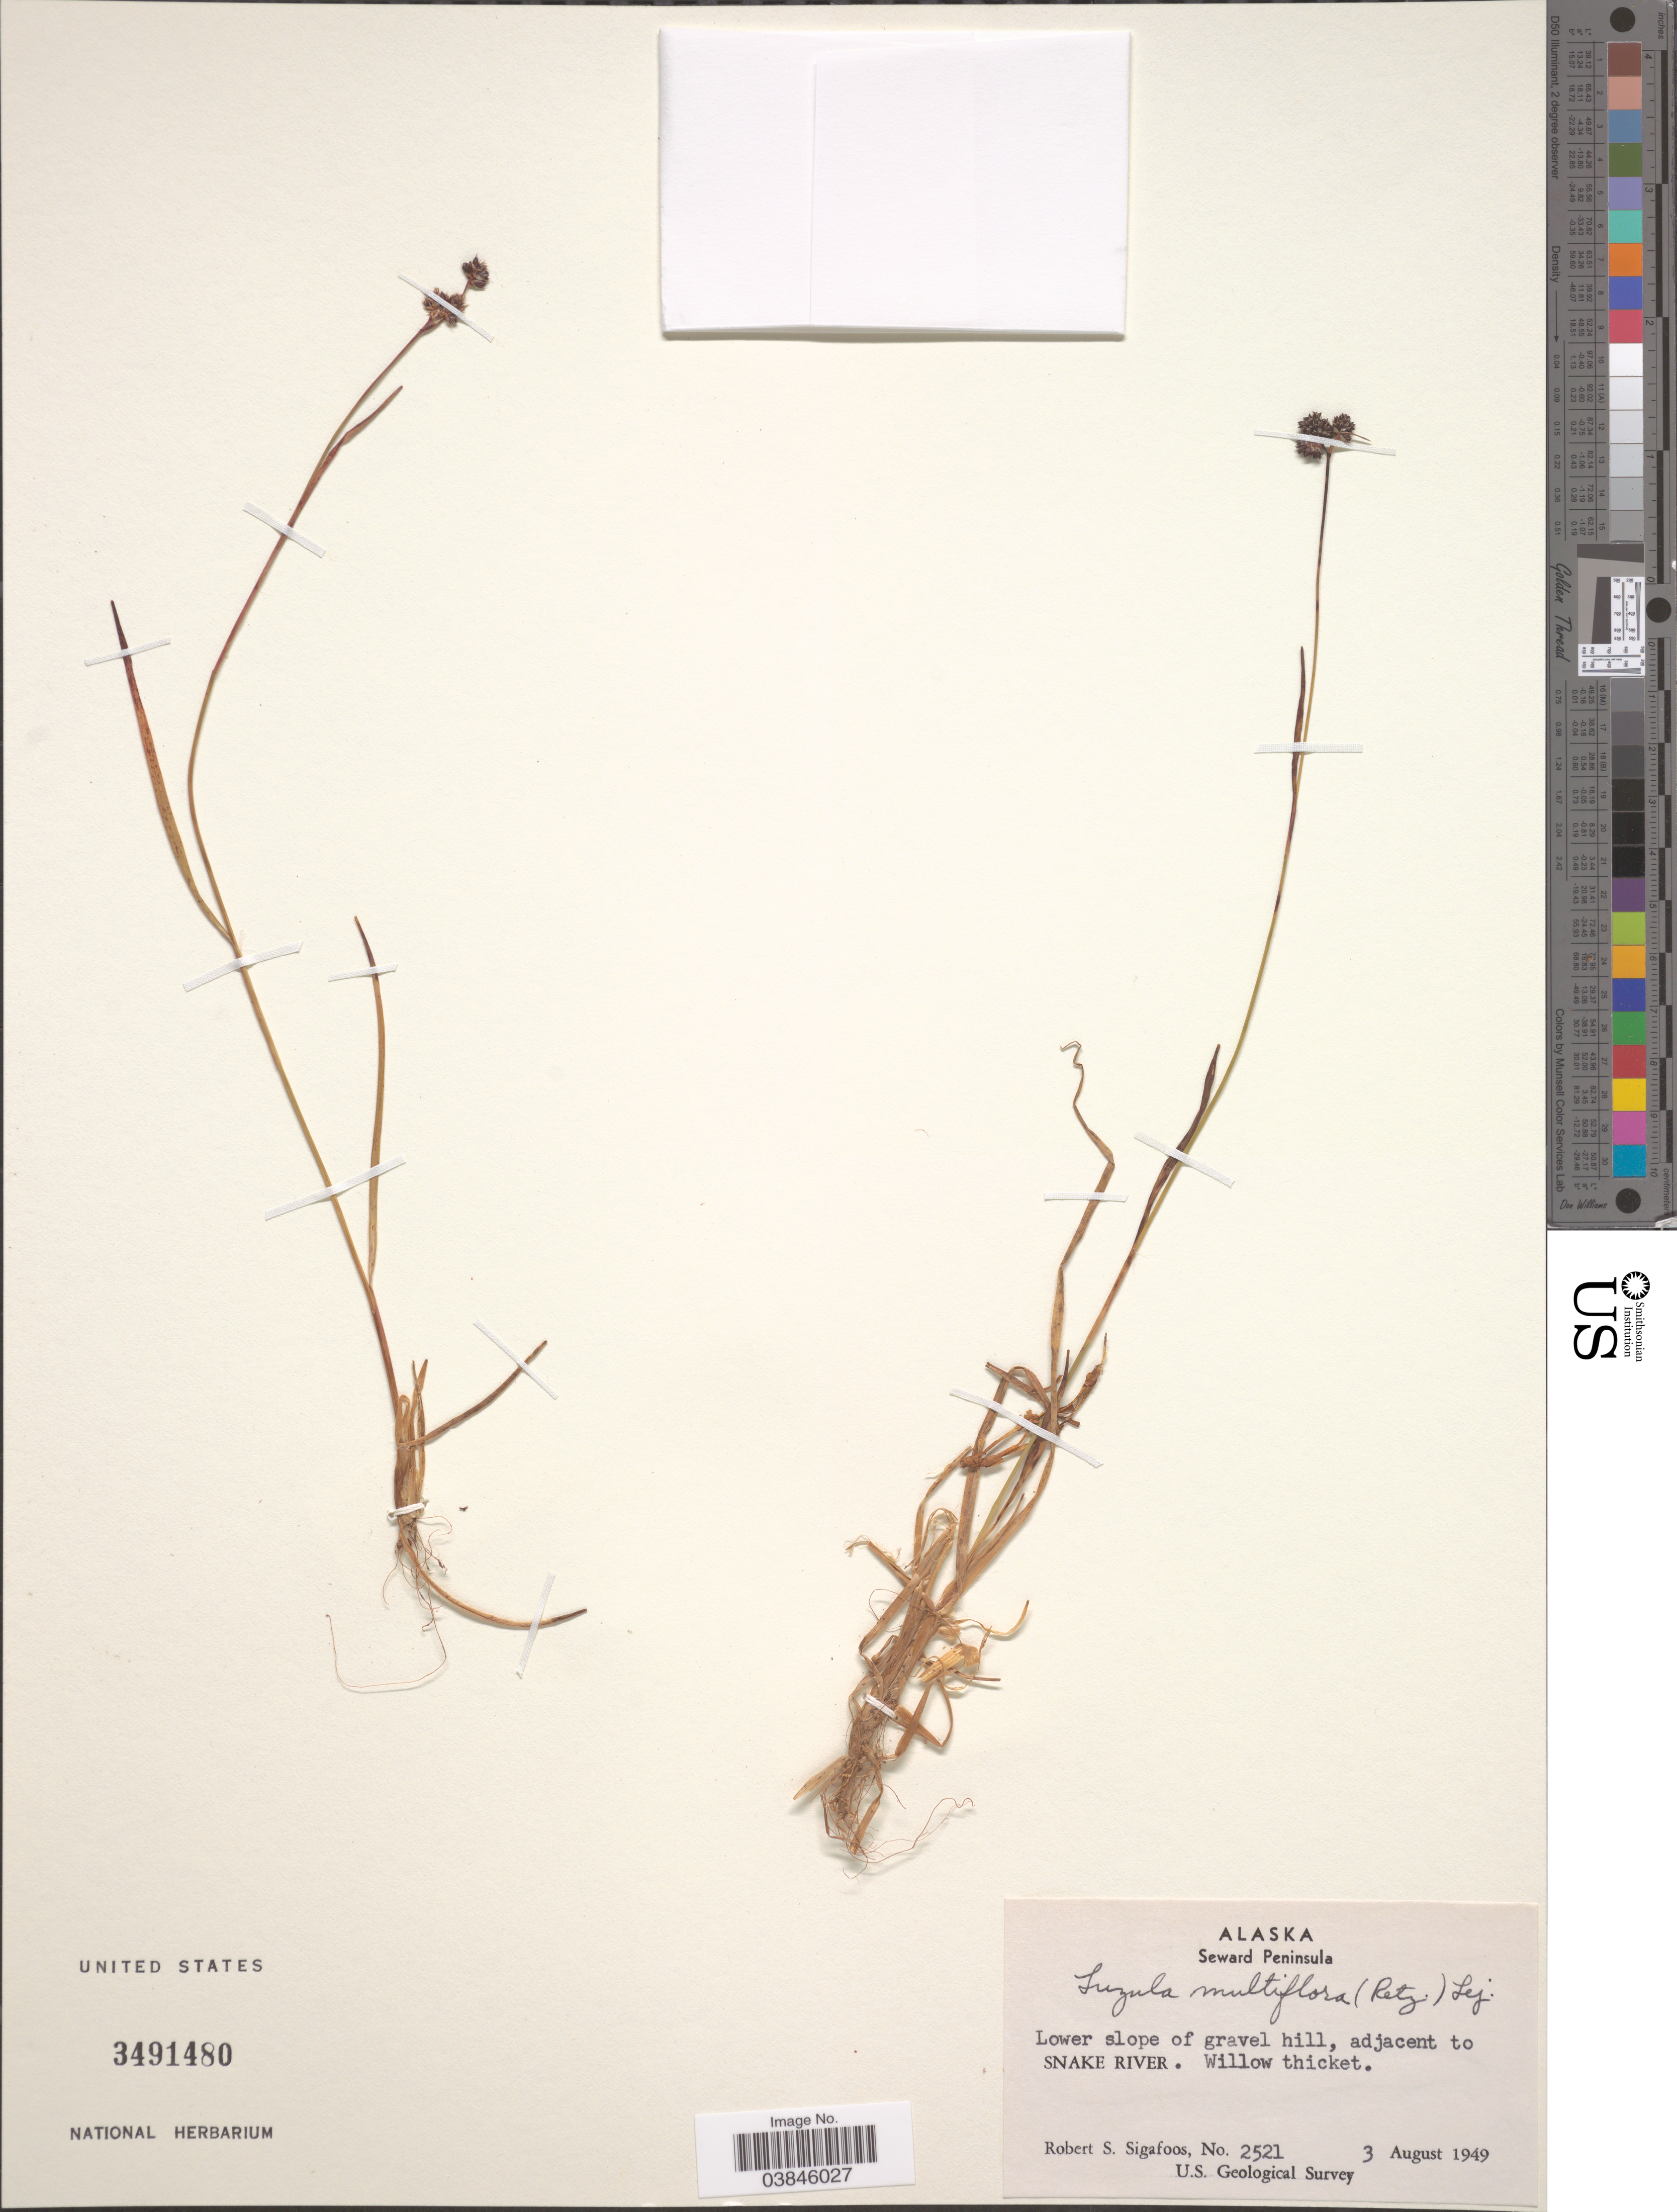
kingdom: Plantae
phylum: Tracheophyta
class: Liliopsida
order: Poales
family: Juncaceae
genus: Luzula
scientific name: Luzula multiflora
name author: (Ehrh.) Lej.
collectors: R. Sigafoos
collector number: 2521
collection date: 1949-08-03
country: United States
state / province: Alaska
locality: Seward Peninsula. Lower slope of gravel hill, adjacent to Snake River.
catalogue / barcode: US 3491480